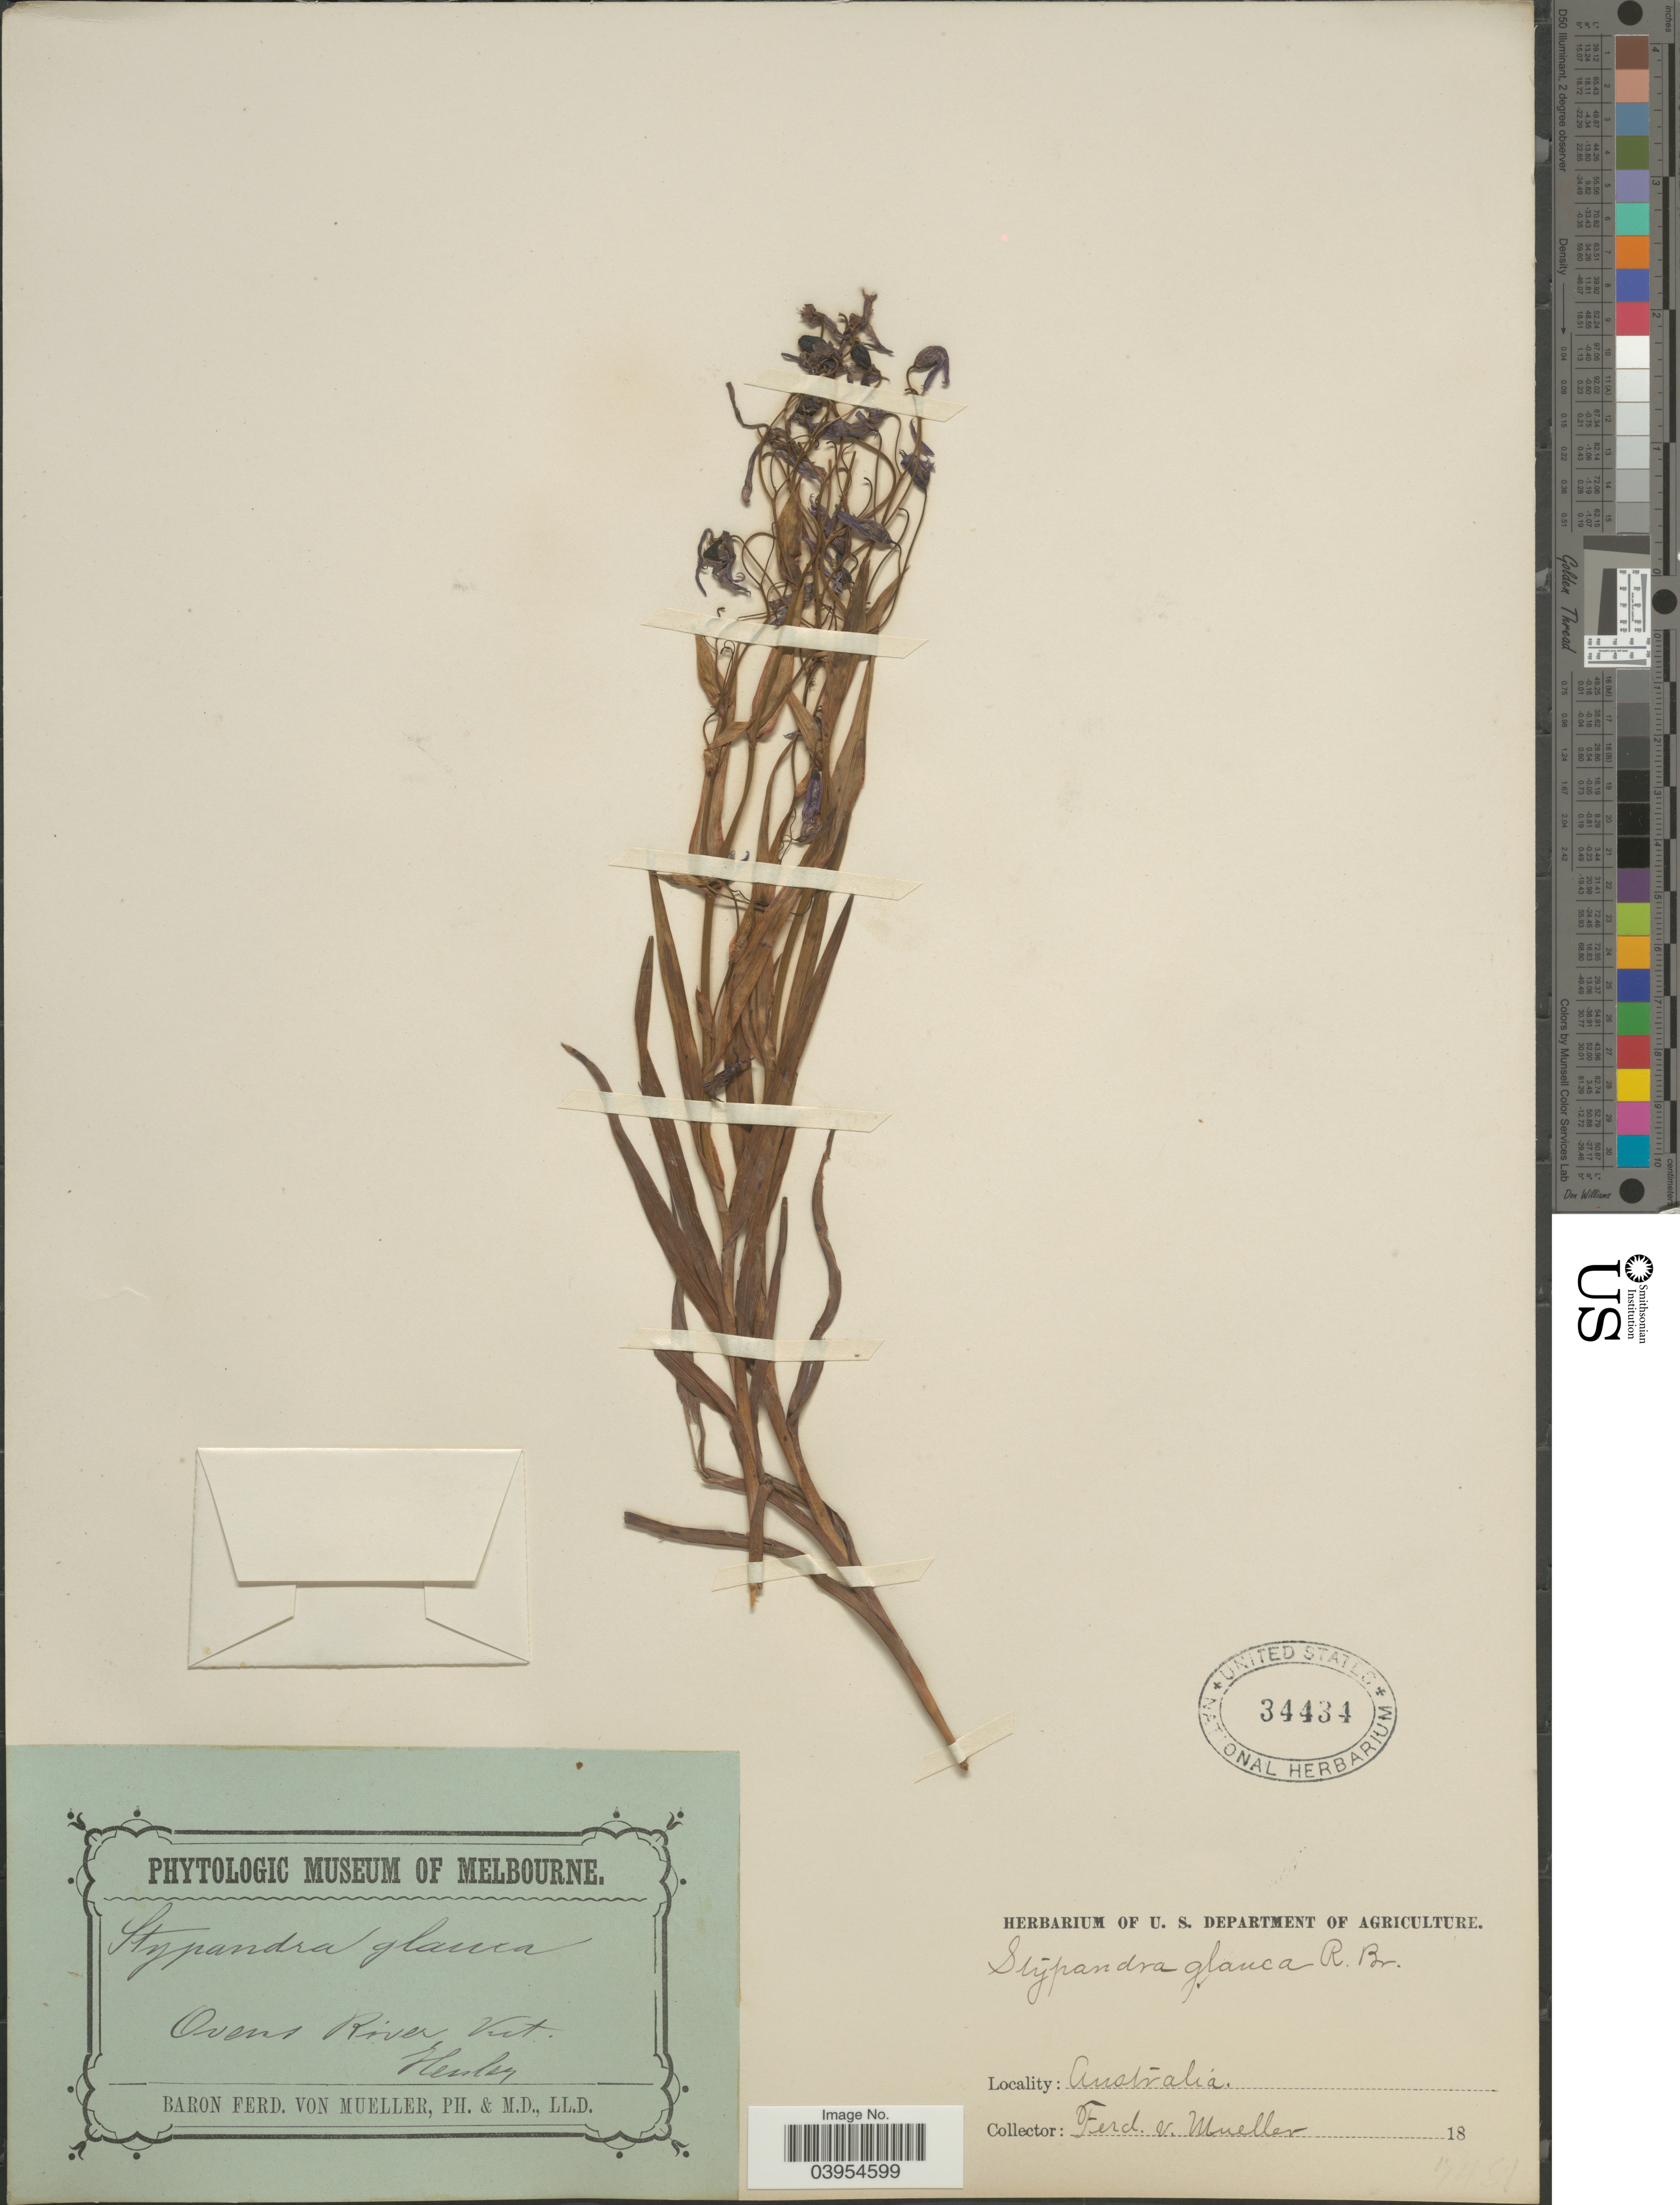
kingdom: Plantae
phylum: Tracheophyta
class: Liliopsida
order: Asparagales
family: Asphodelaceae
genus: Stypandra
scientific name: Stypandra glauca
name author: R. Br.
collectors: F. von Mueller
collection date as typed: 18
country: Australia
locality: Ovens River Mt. Vict. Henley.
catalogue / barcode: US 34434